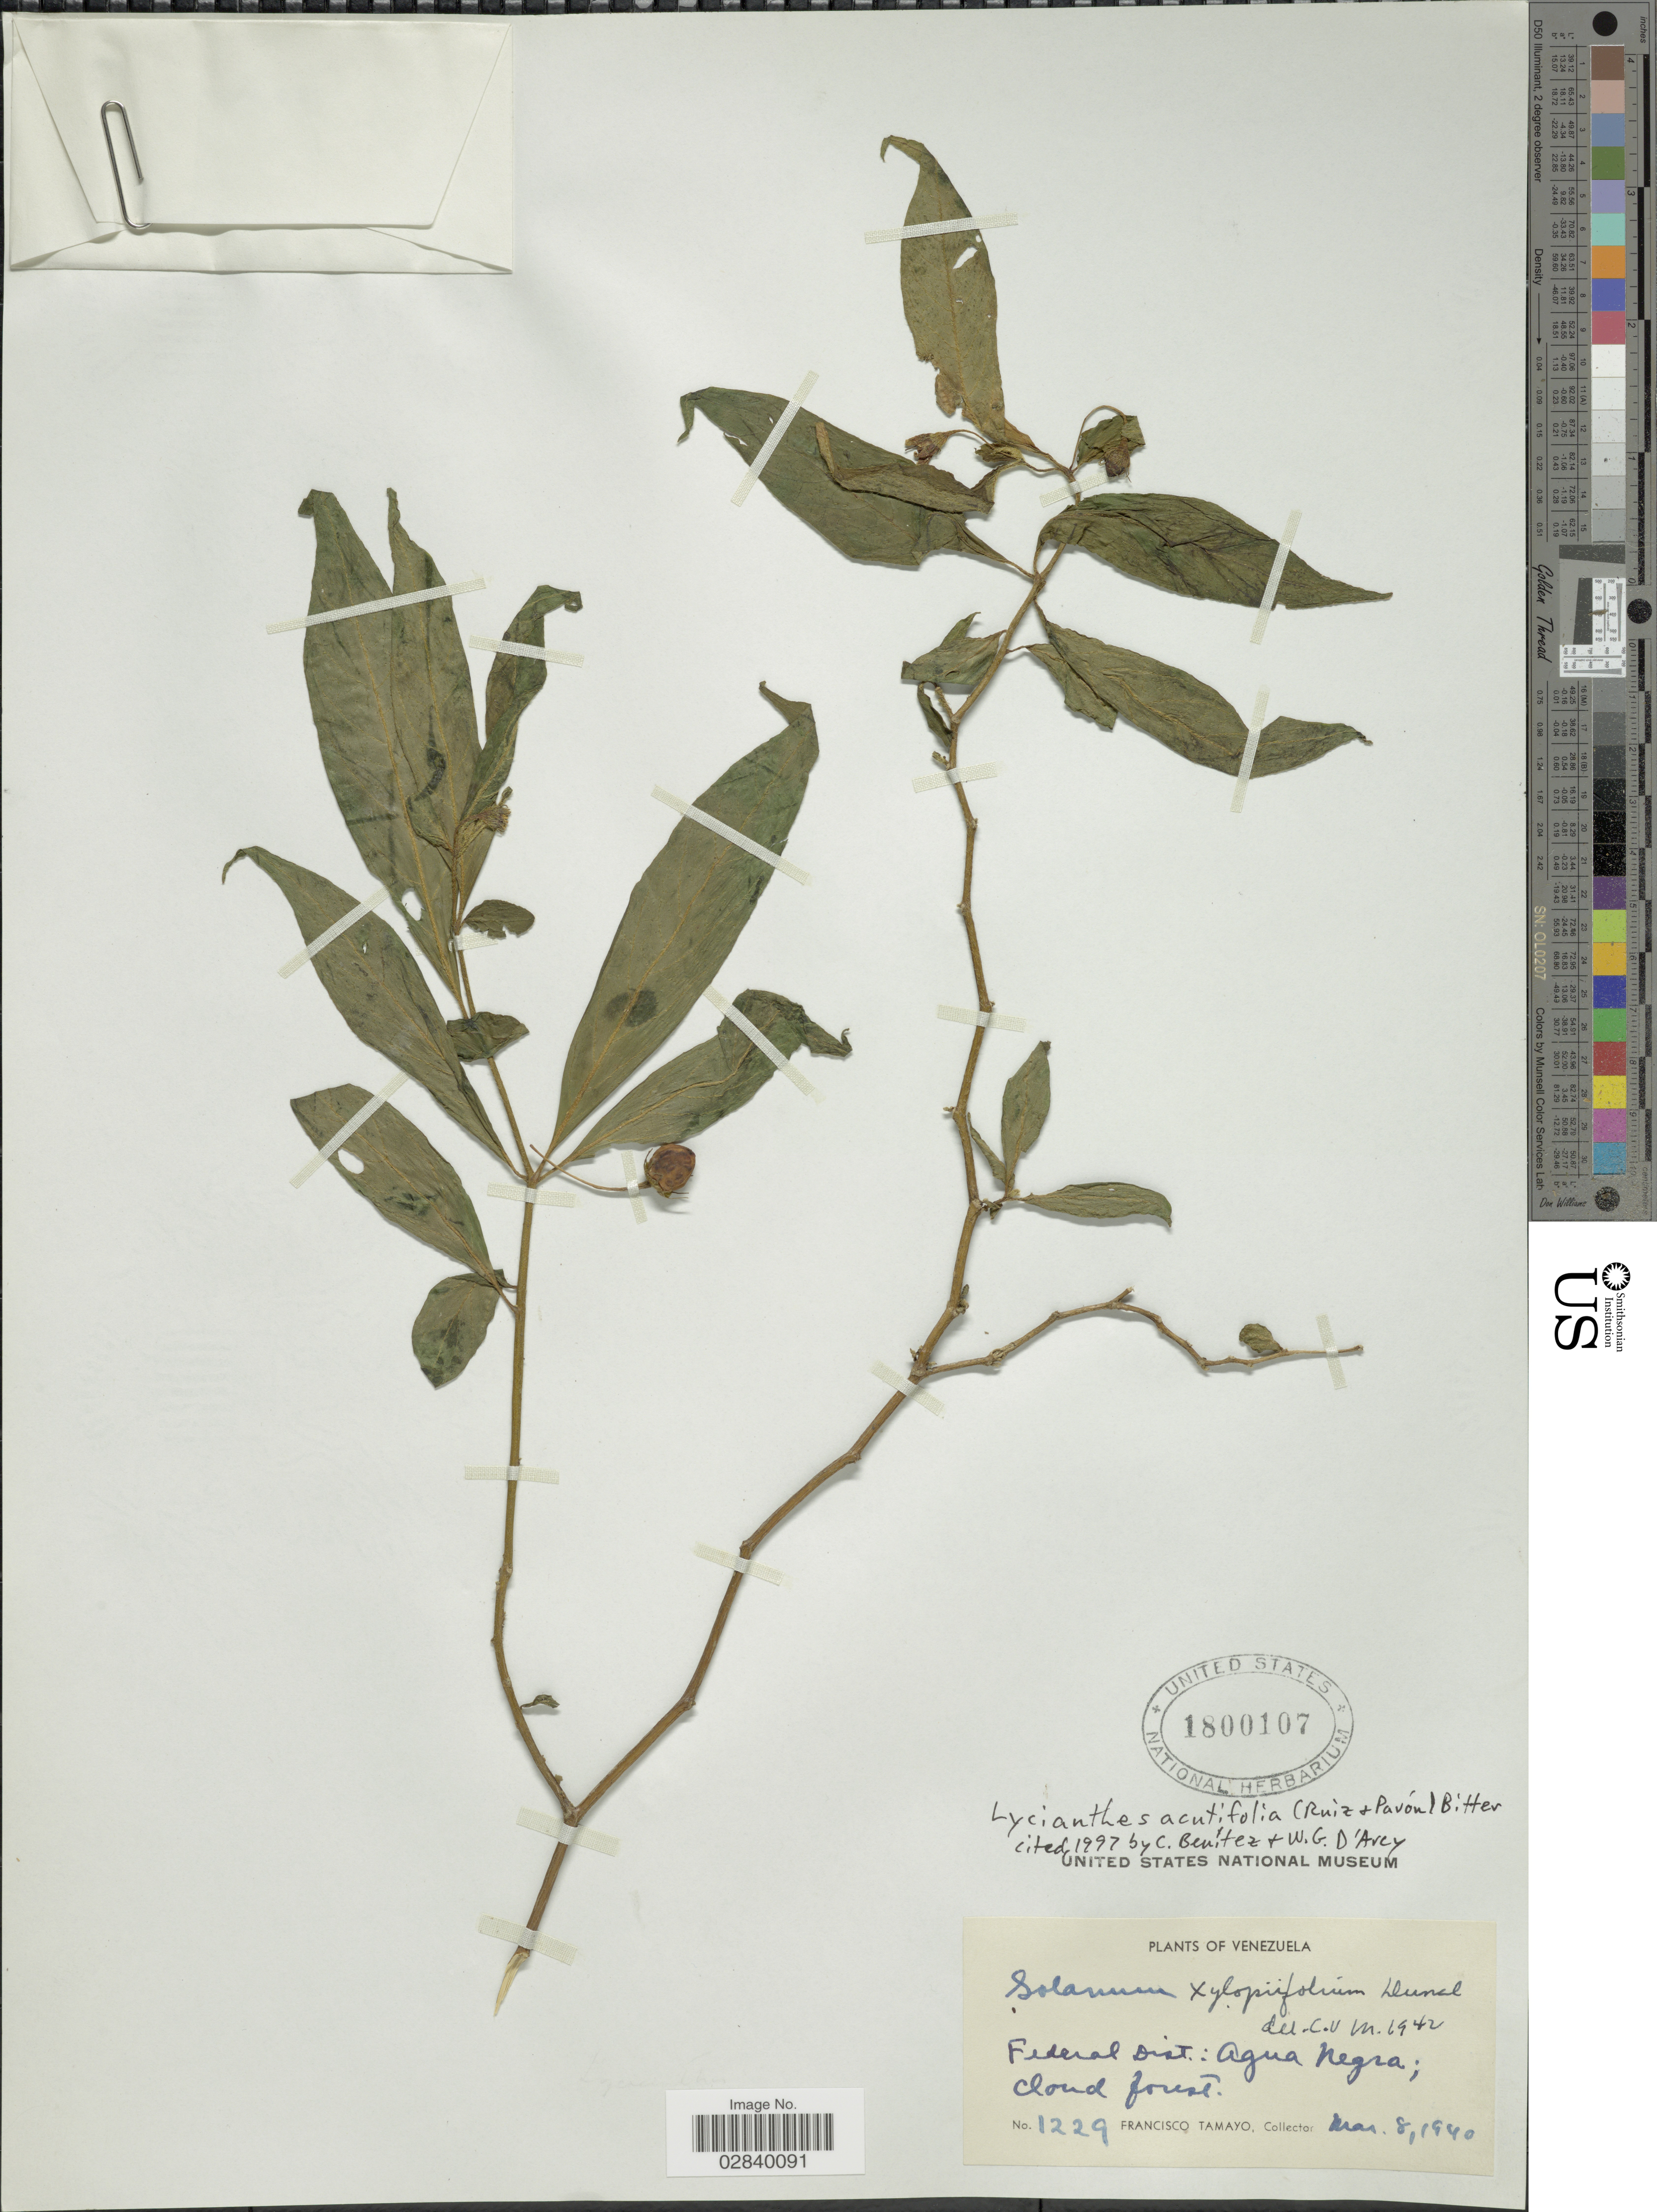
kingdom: Plantae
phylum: Tracheophyta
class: Magnoliopsida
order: Solanales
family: Solanaceae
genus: Lycianthes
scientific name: Lycianthes acutifolia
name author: (Ruiz & Pav.) Bitter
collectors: F. Tamayo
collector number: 1229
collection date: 1940-03-08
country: Venezuela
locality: Federal District: Agua Negra.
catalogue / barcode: US 1800107